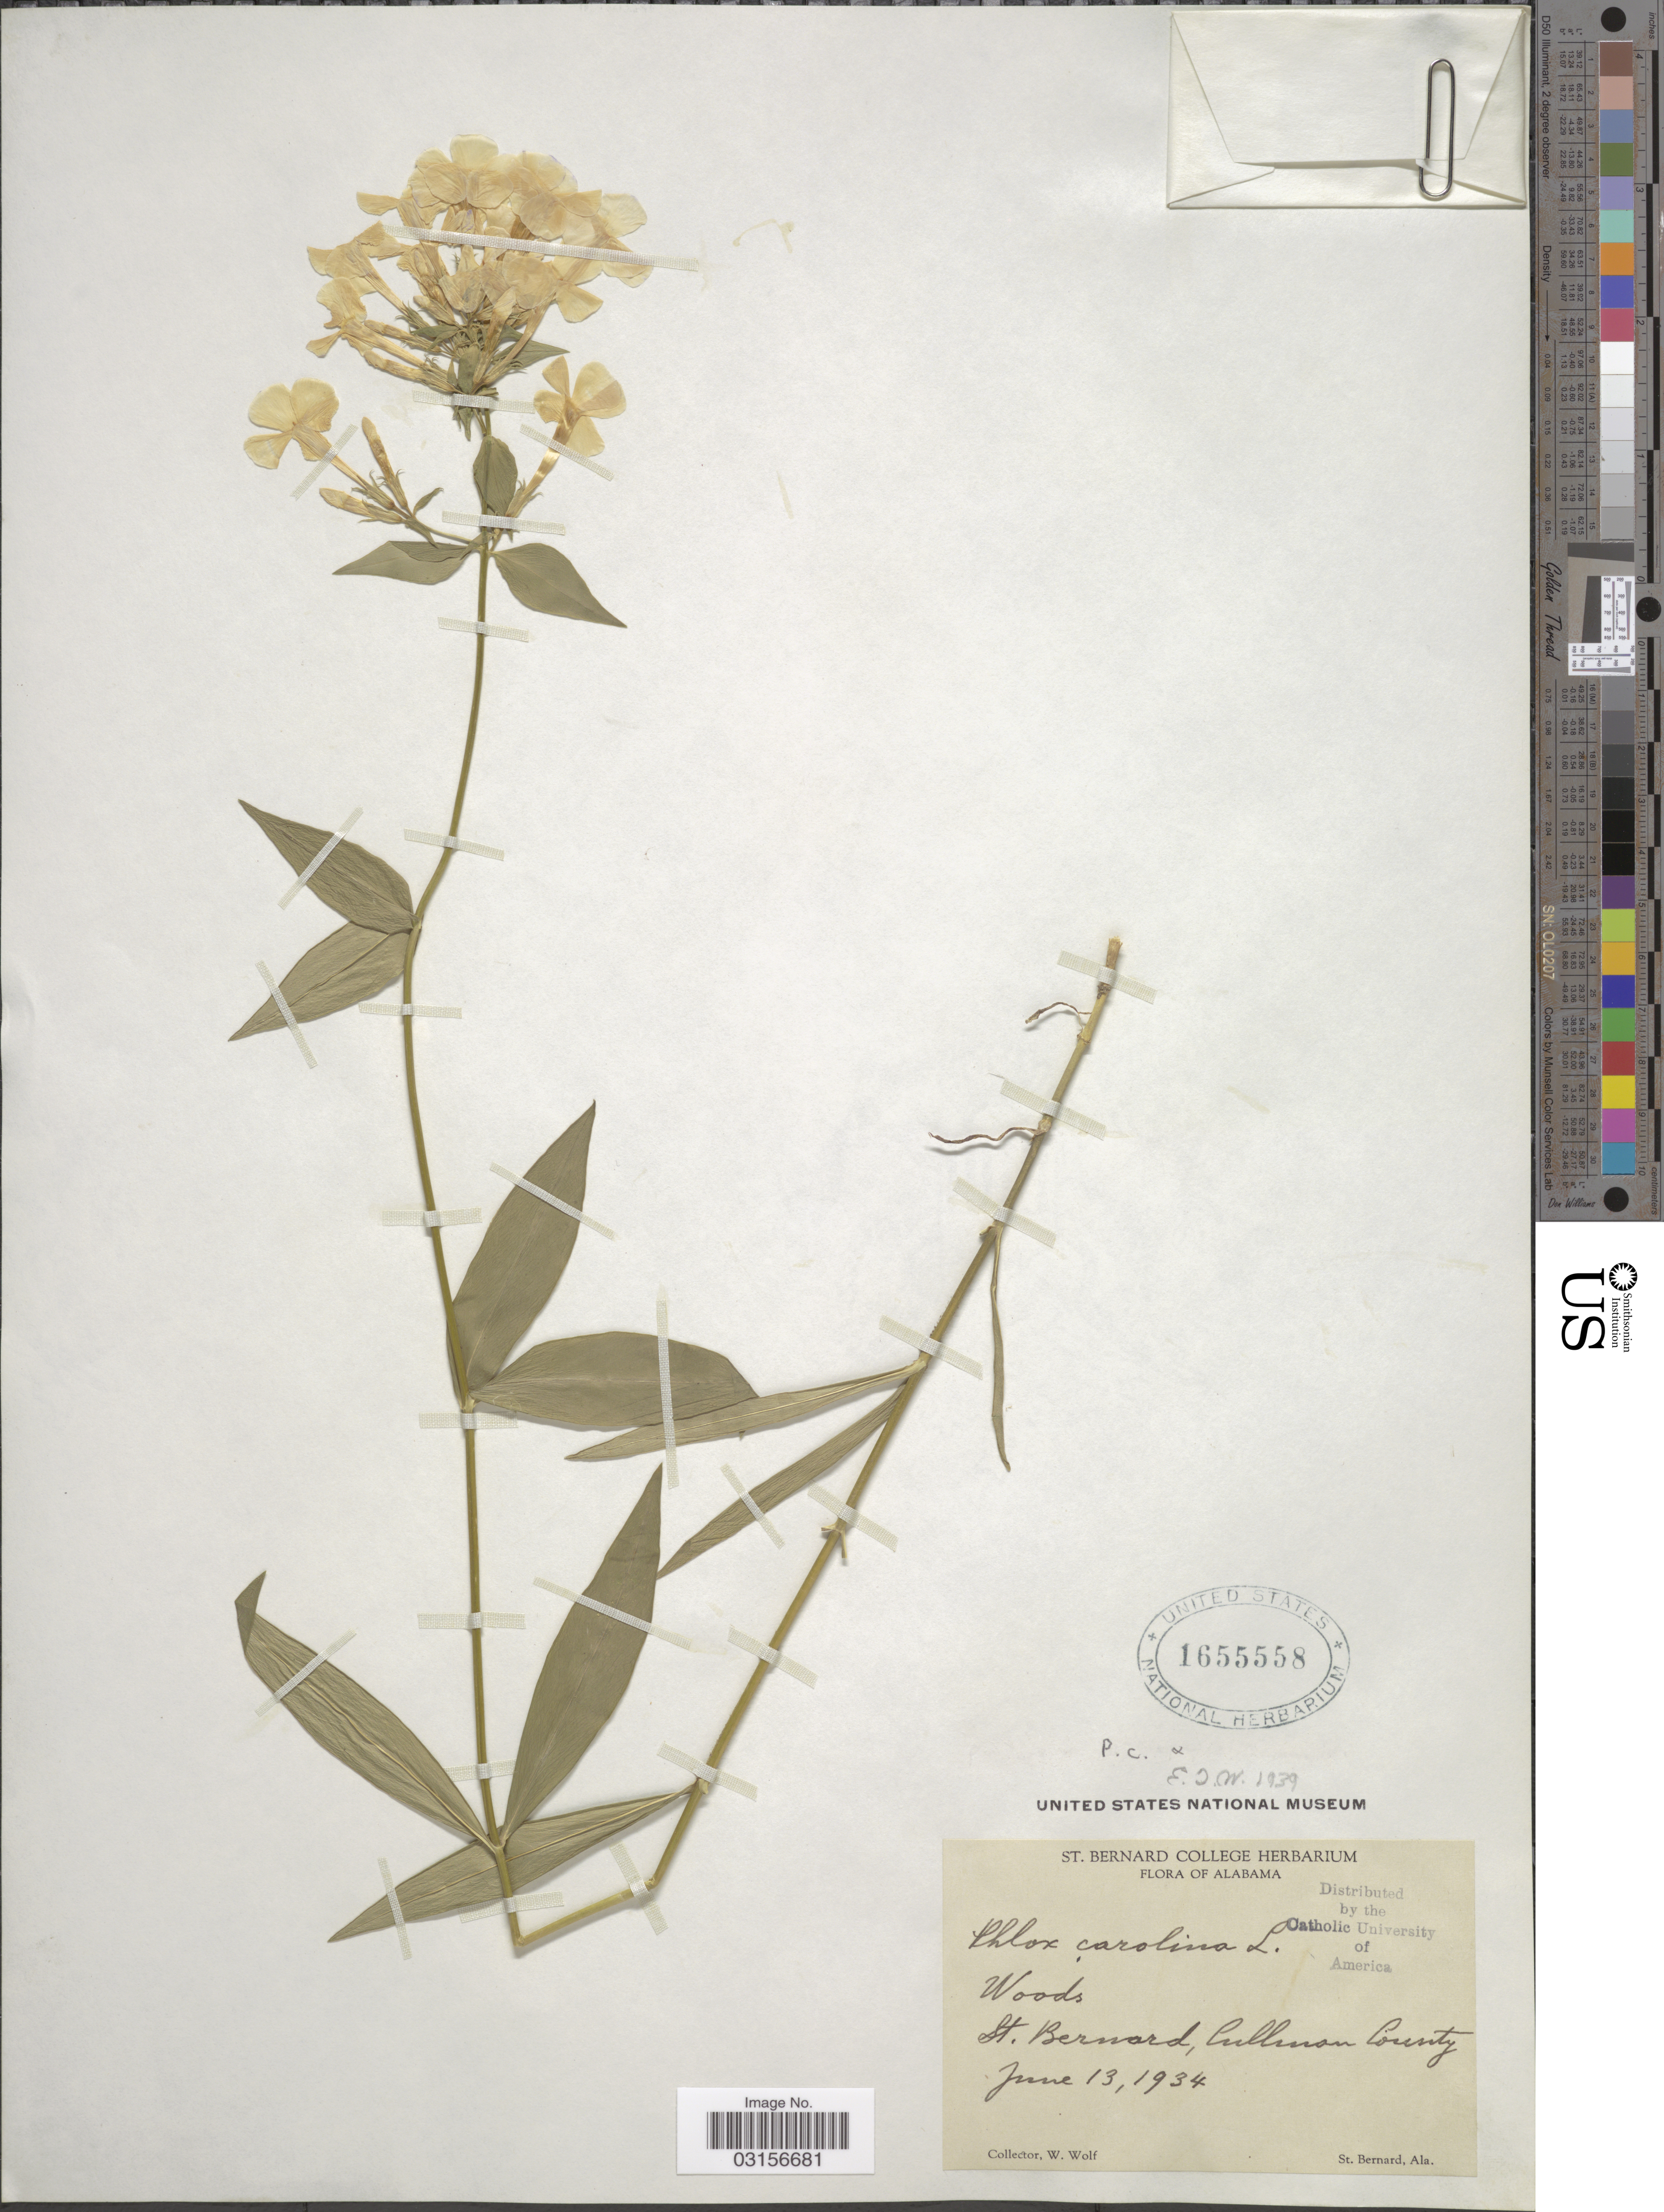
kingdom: Plantae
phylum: Tracheophyta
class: Magnoliopsida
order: Ericales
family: Polemoniaceae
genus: Phlox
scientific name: Phlox carolina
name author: L.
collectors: W. Wolf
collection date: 1934-06-13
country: United States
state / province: Alabama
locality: St. Bernard, Cullman County.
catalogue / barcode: US 1655558